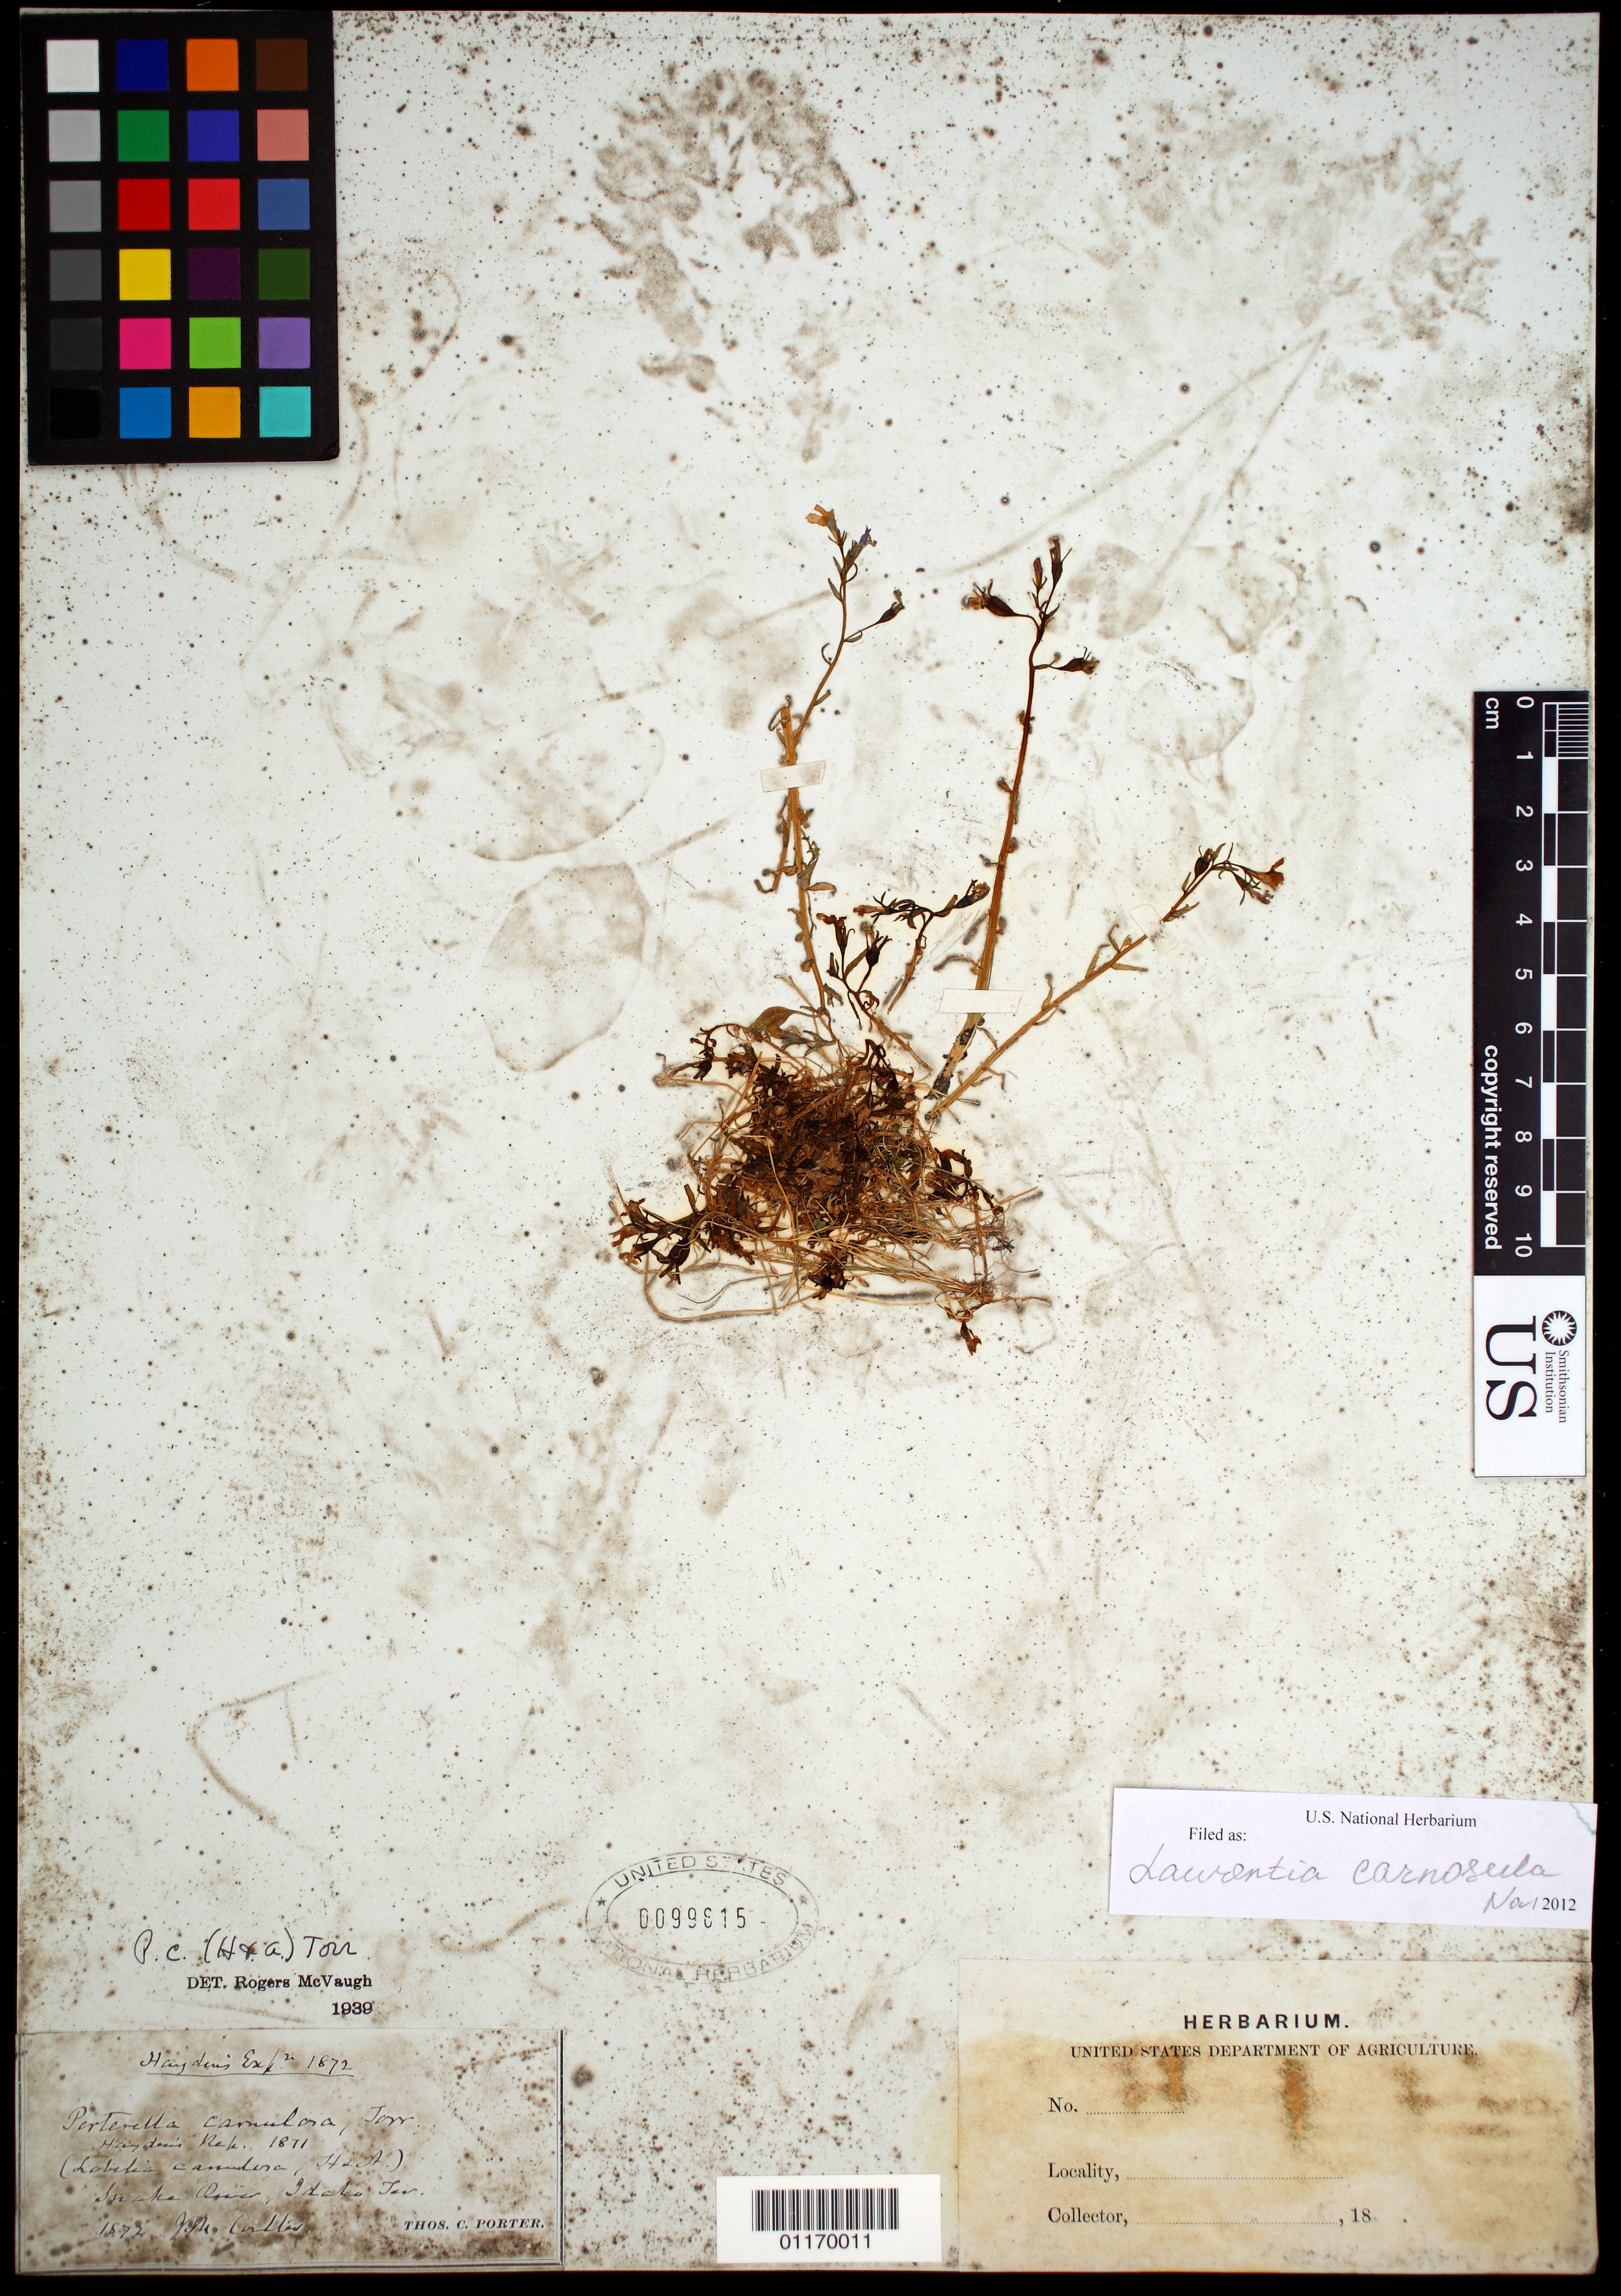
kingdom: Plantae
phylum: Tracheophyta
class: Magnoliopsida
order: Asterales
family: Campanulaceae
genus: Laurentia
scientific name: Laurentia carnosula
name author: (Hook. & Arn.) Benth. ex A. Gray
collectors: J. M. Coulter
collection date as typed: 1872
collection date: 1872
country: United States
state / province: Idaho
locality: Snake River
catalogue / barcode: US 99815